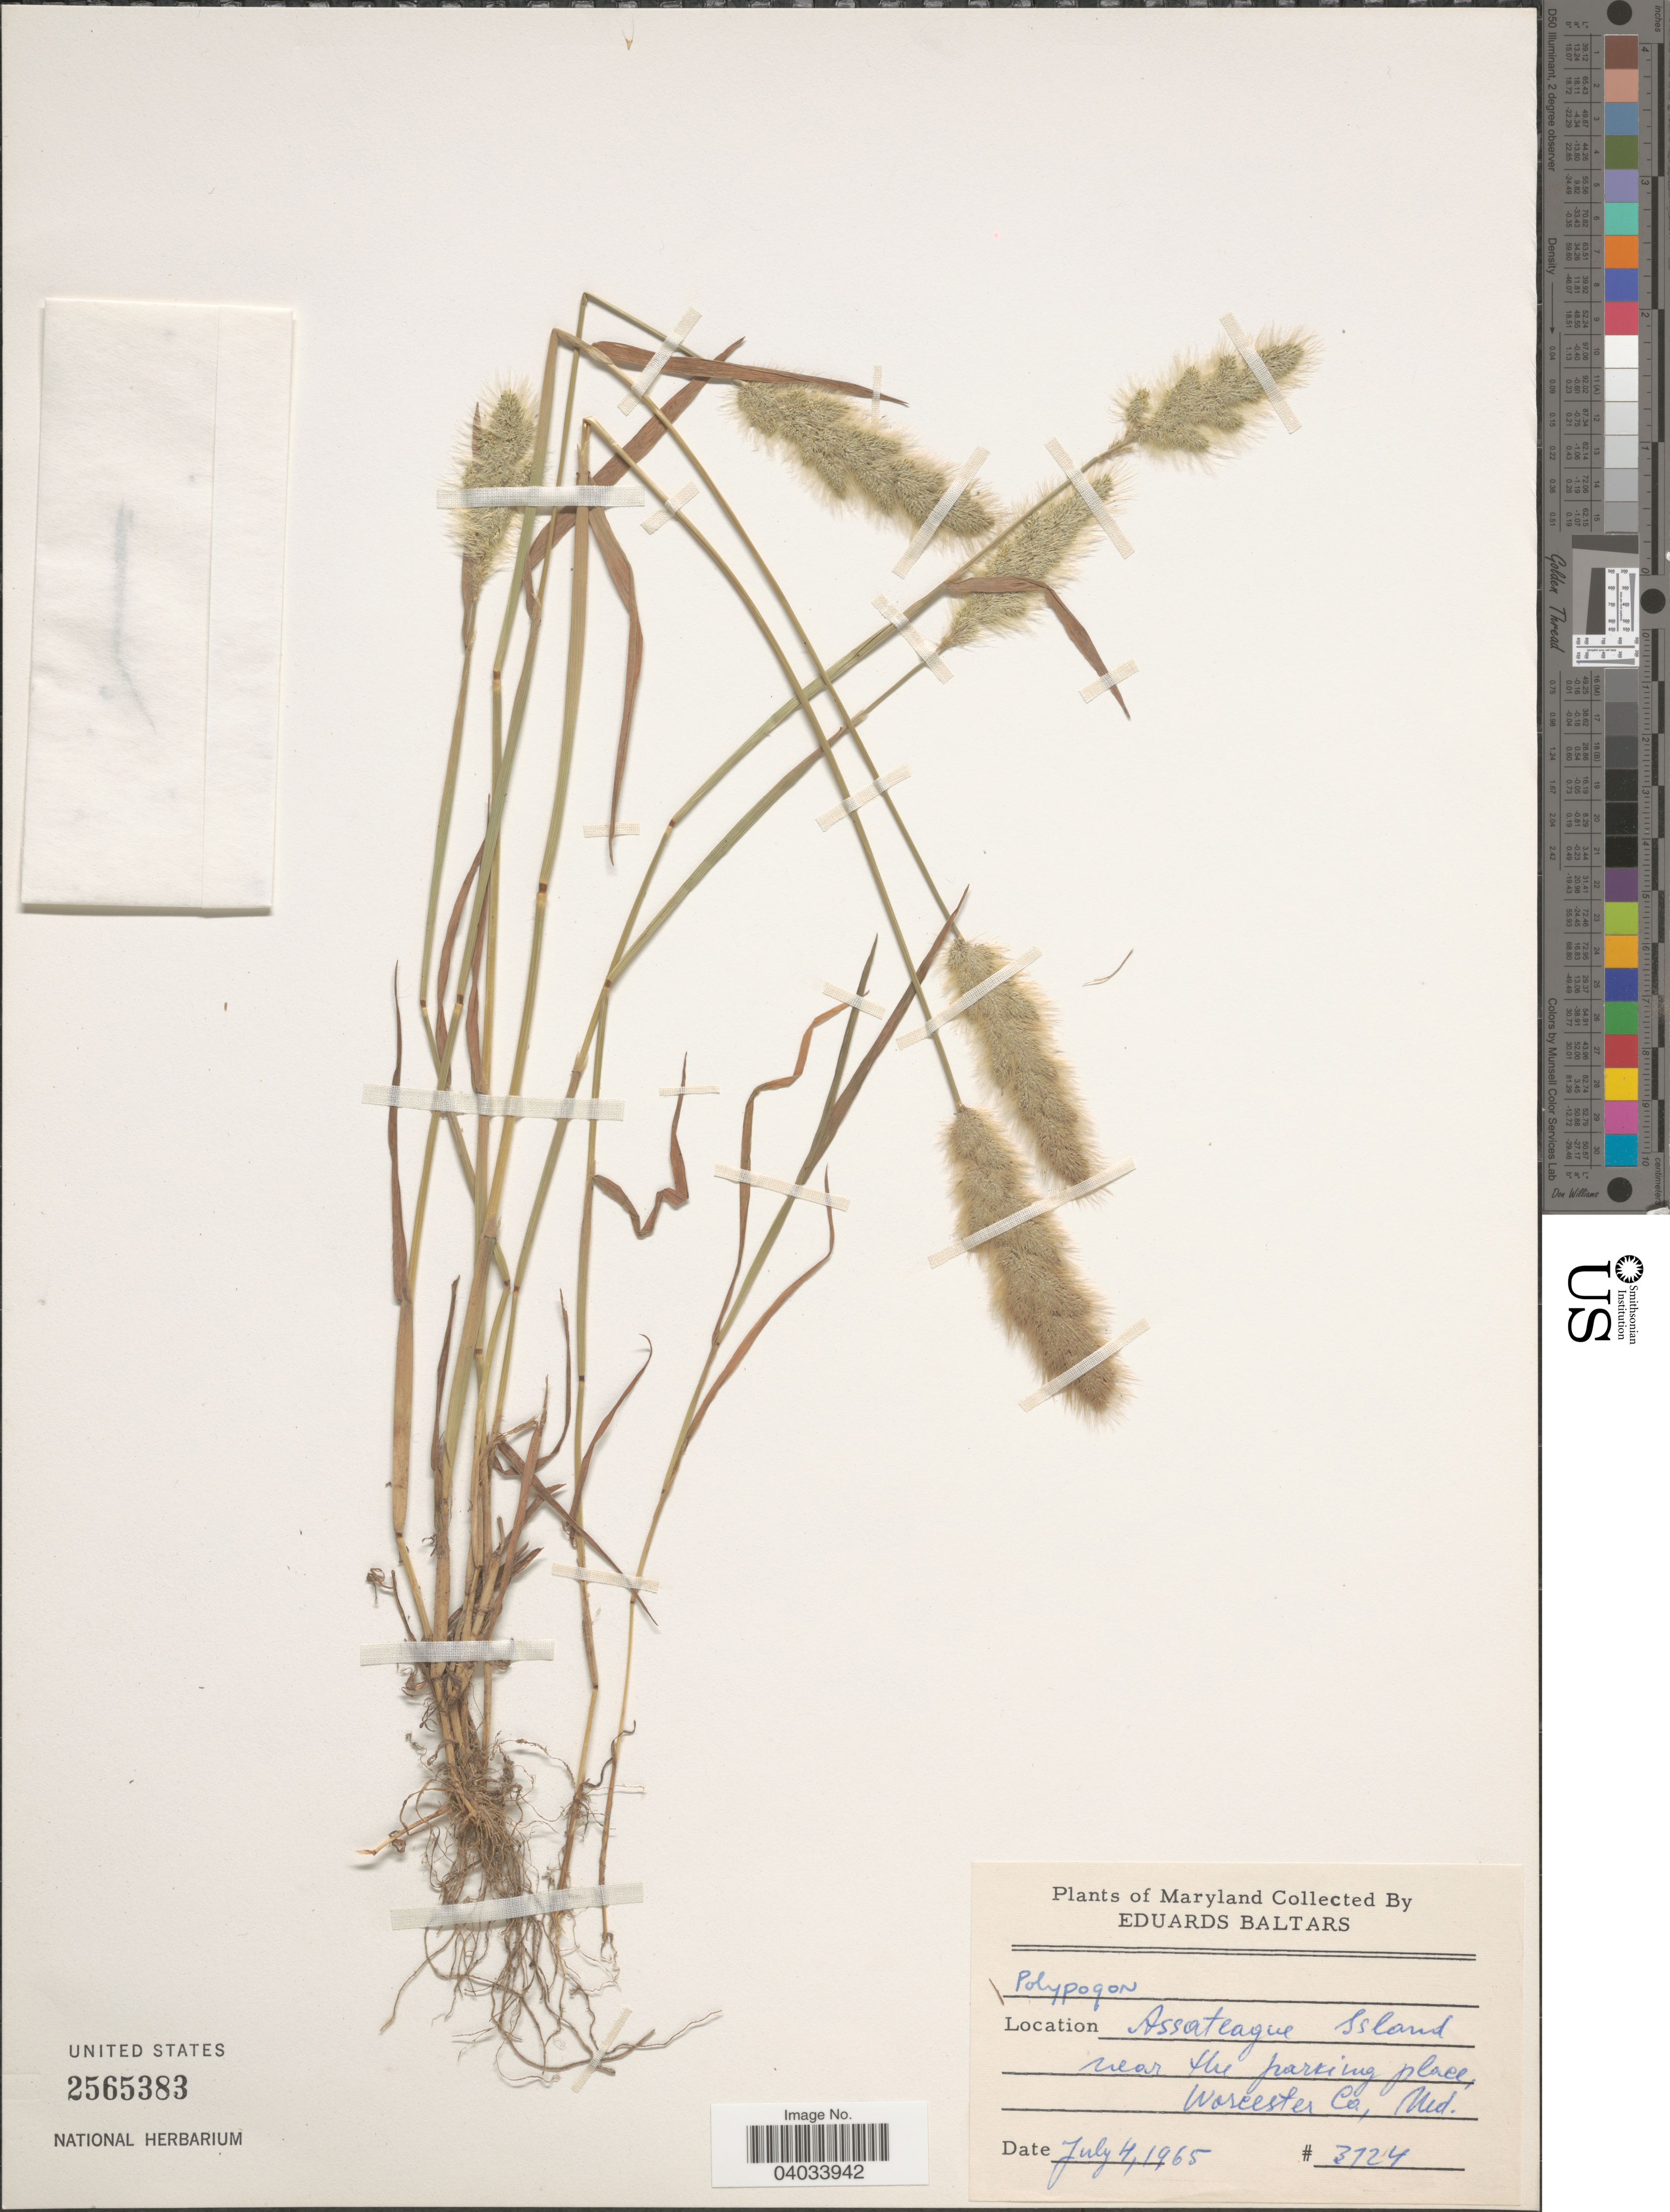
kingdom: Plantae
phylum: Tracheophyta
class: Liliopsida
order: Poales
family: Poaceae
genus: Polypogon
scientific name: Polypogon sp.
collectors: E. Baltars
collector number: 3724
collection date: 1965-07-04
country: United States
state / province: Maryland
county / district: Worcester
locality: Assateague Island near the parking place, Worcester Co.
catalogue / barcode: US 2565383